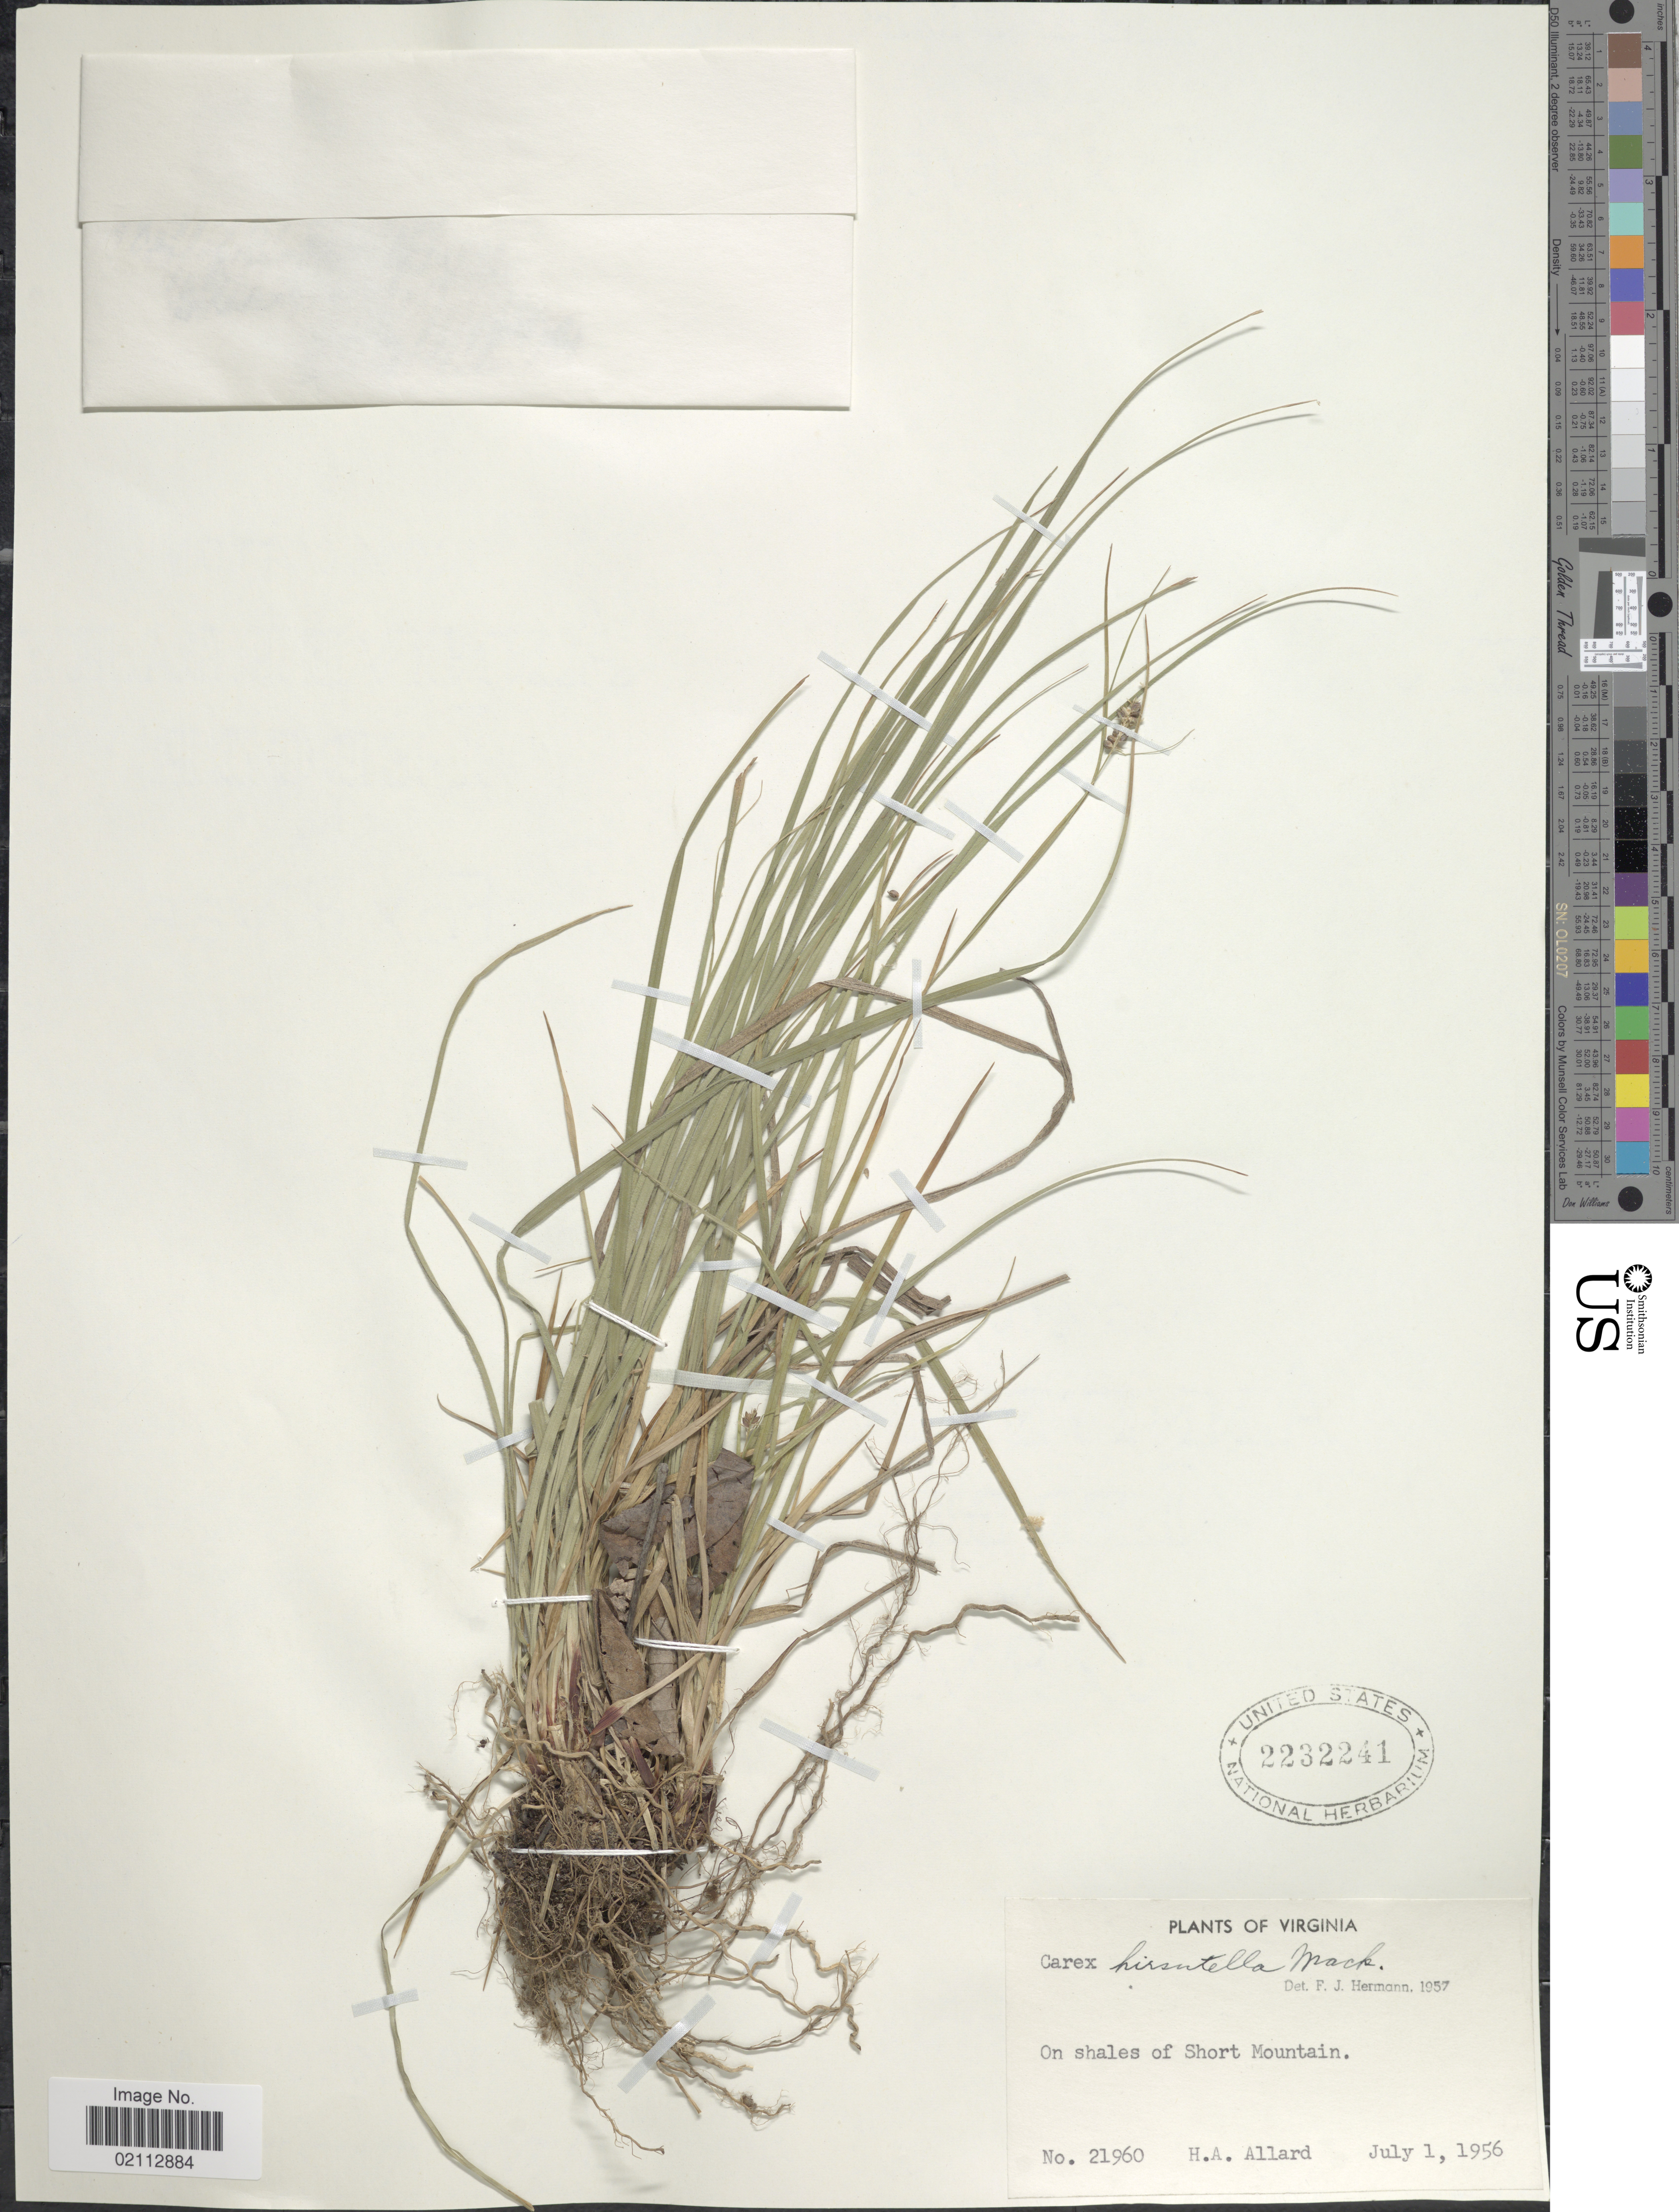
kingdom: Plantae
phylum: Tracheophyta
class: Liliopsida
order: Poales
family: Cyperaceae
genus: Carex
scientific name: Carex hirsutella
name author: Mack.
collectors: H. A. Allard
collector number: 21960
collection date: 1956-07-01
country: United States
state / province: Virginia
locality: On shales of Short Mountain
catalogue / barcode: US 2232241